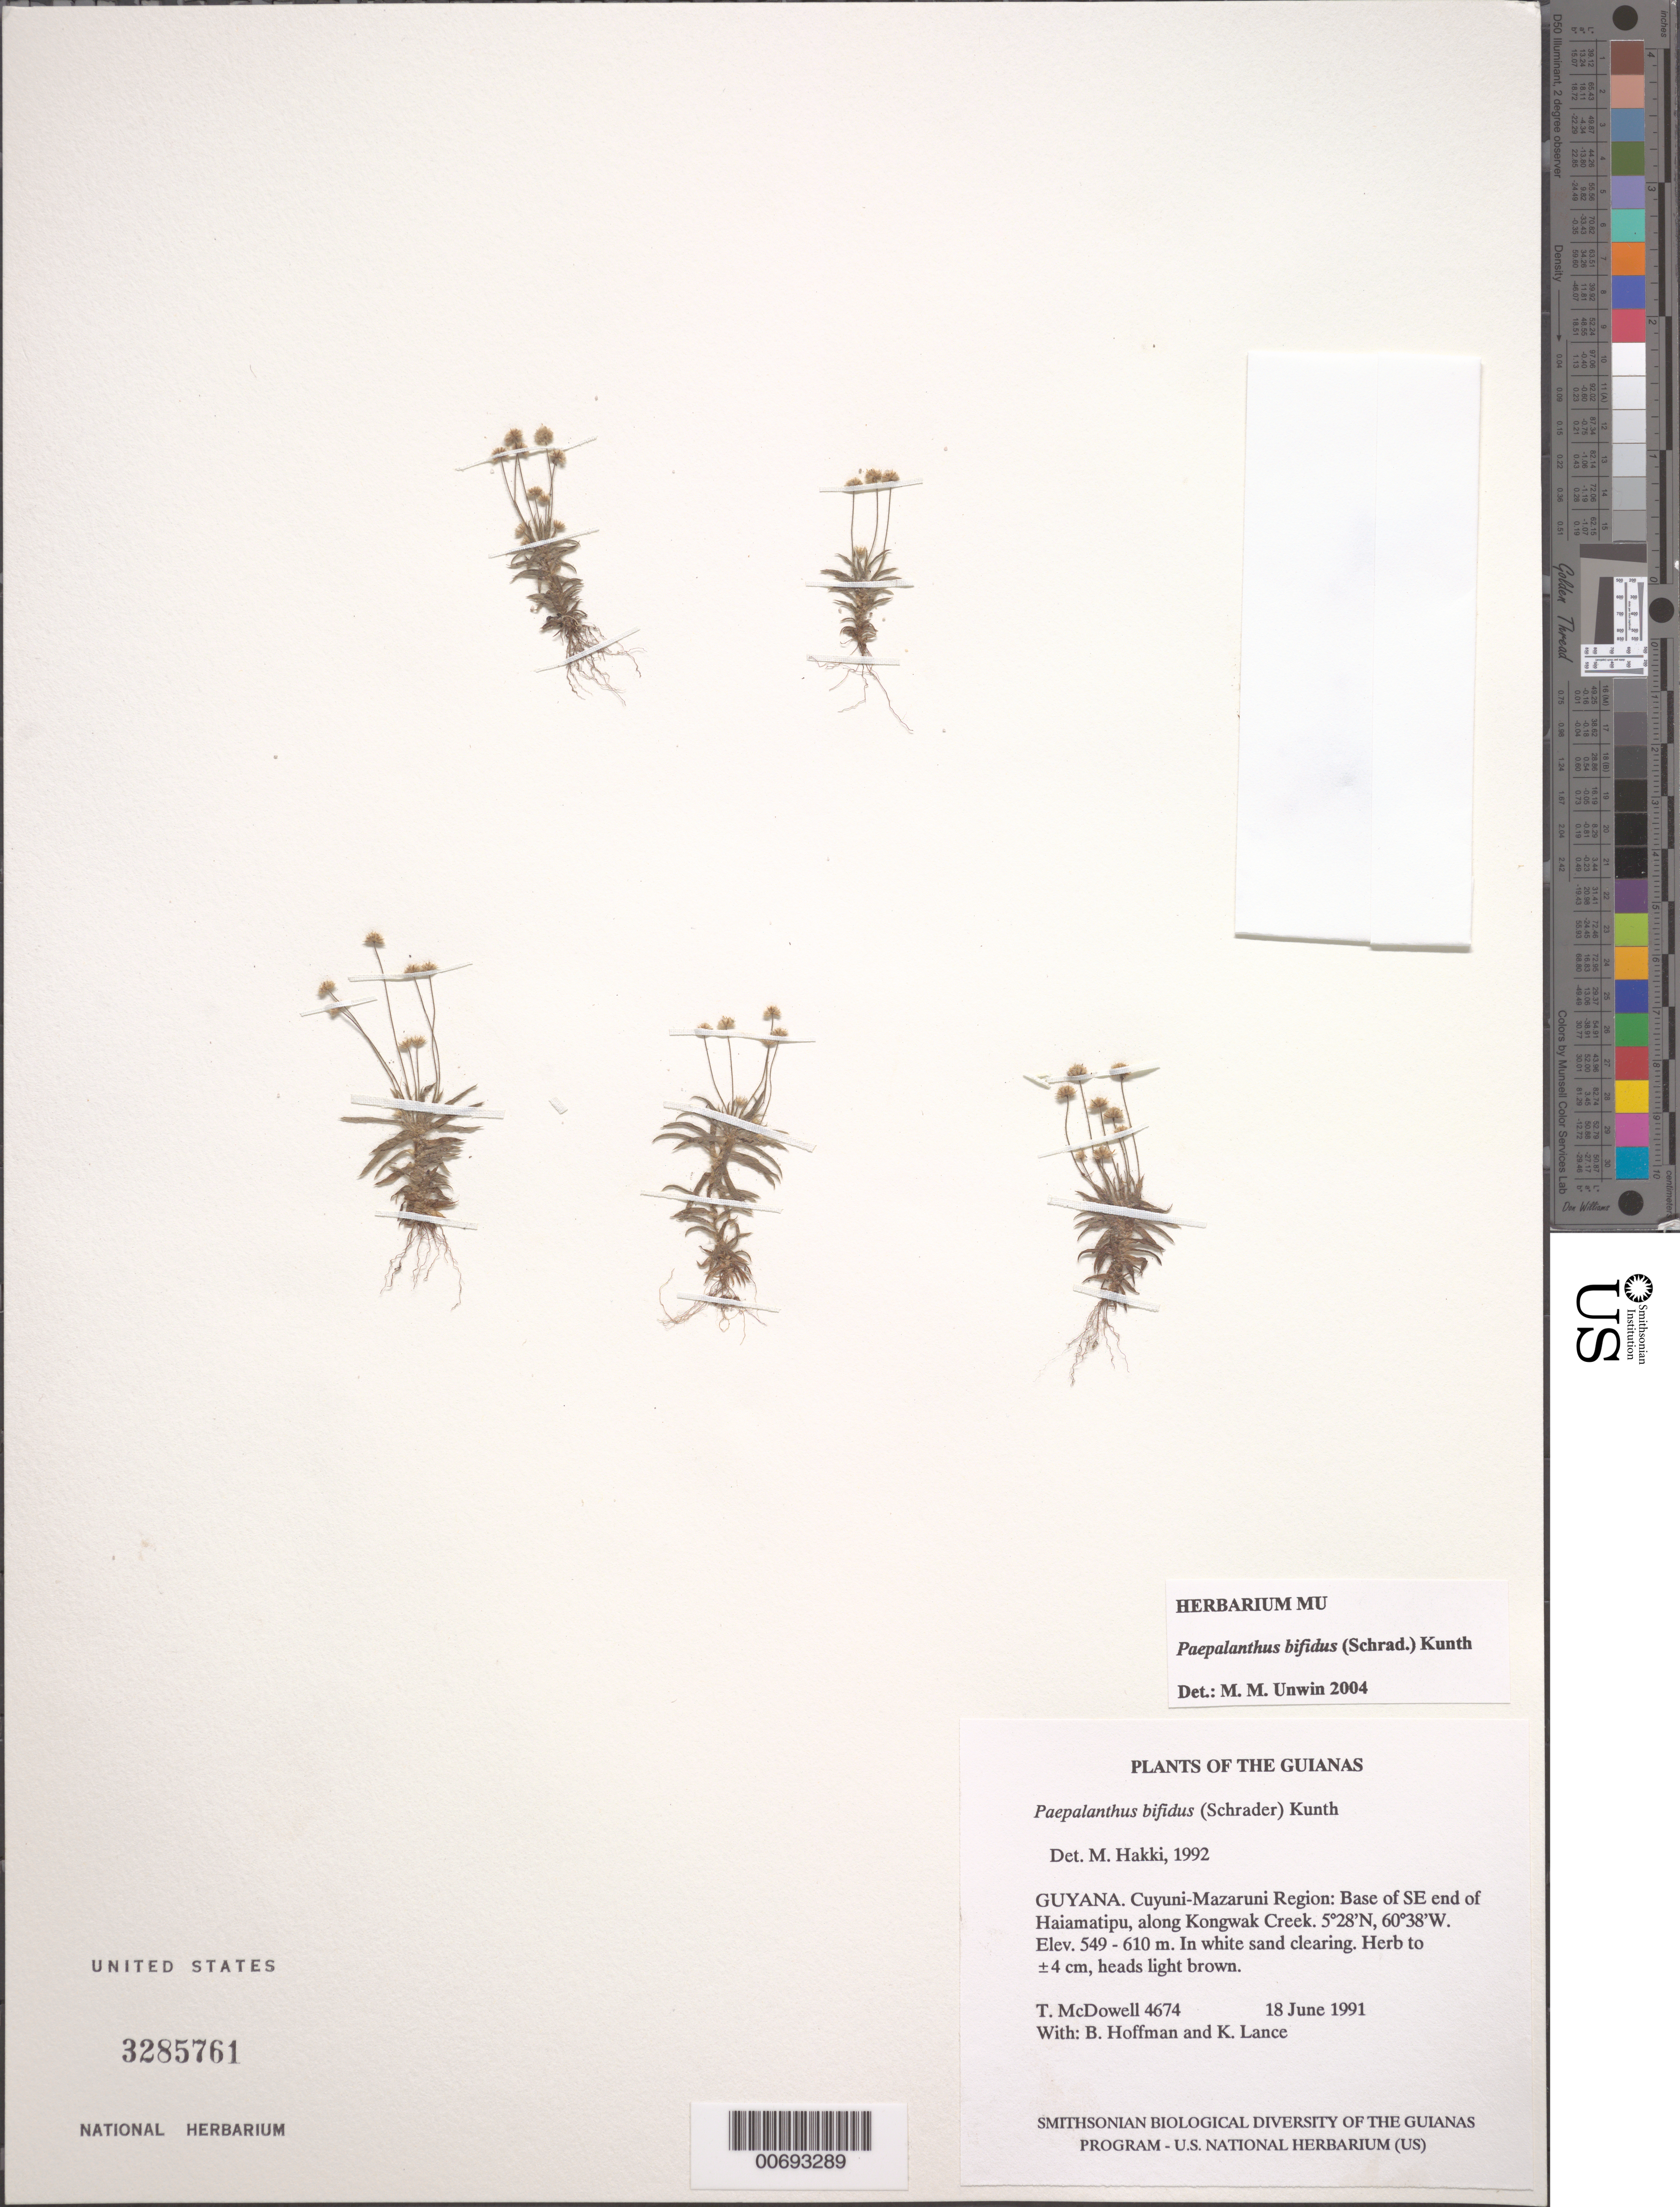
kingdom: Plantae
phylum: Tracheophyta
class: Liliopsida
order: Poales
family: Eriocaulaceae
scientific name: Giuliettia bifida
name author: (Schrad.) Andrino & Sano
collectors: T. McDowell, B. Hoffman & K. Lance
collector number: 4674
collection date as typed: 18 June 1991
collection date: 1991-06-18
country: Guyana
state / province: Cuyuni-Mazaruni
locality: Base of SE end of Haiamatipu, along Kongwak Creek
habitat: In white sand clearing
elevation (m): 550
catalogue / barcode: US 3285761